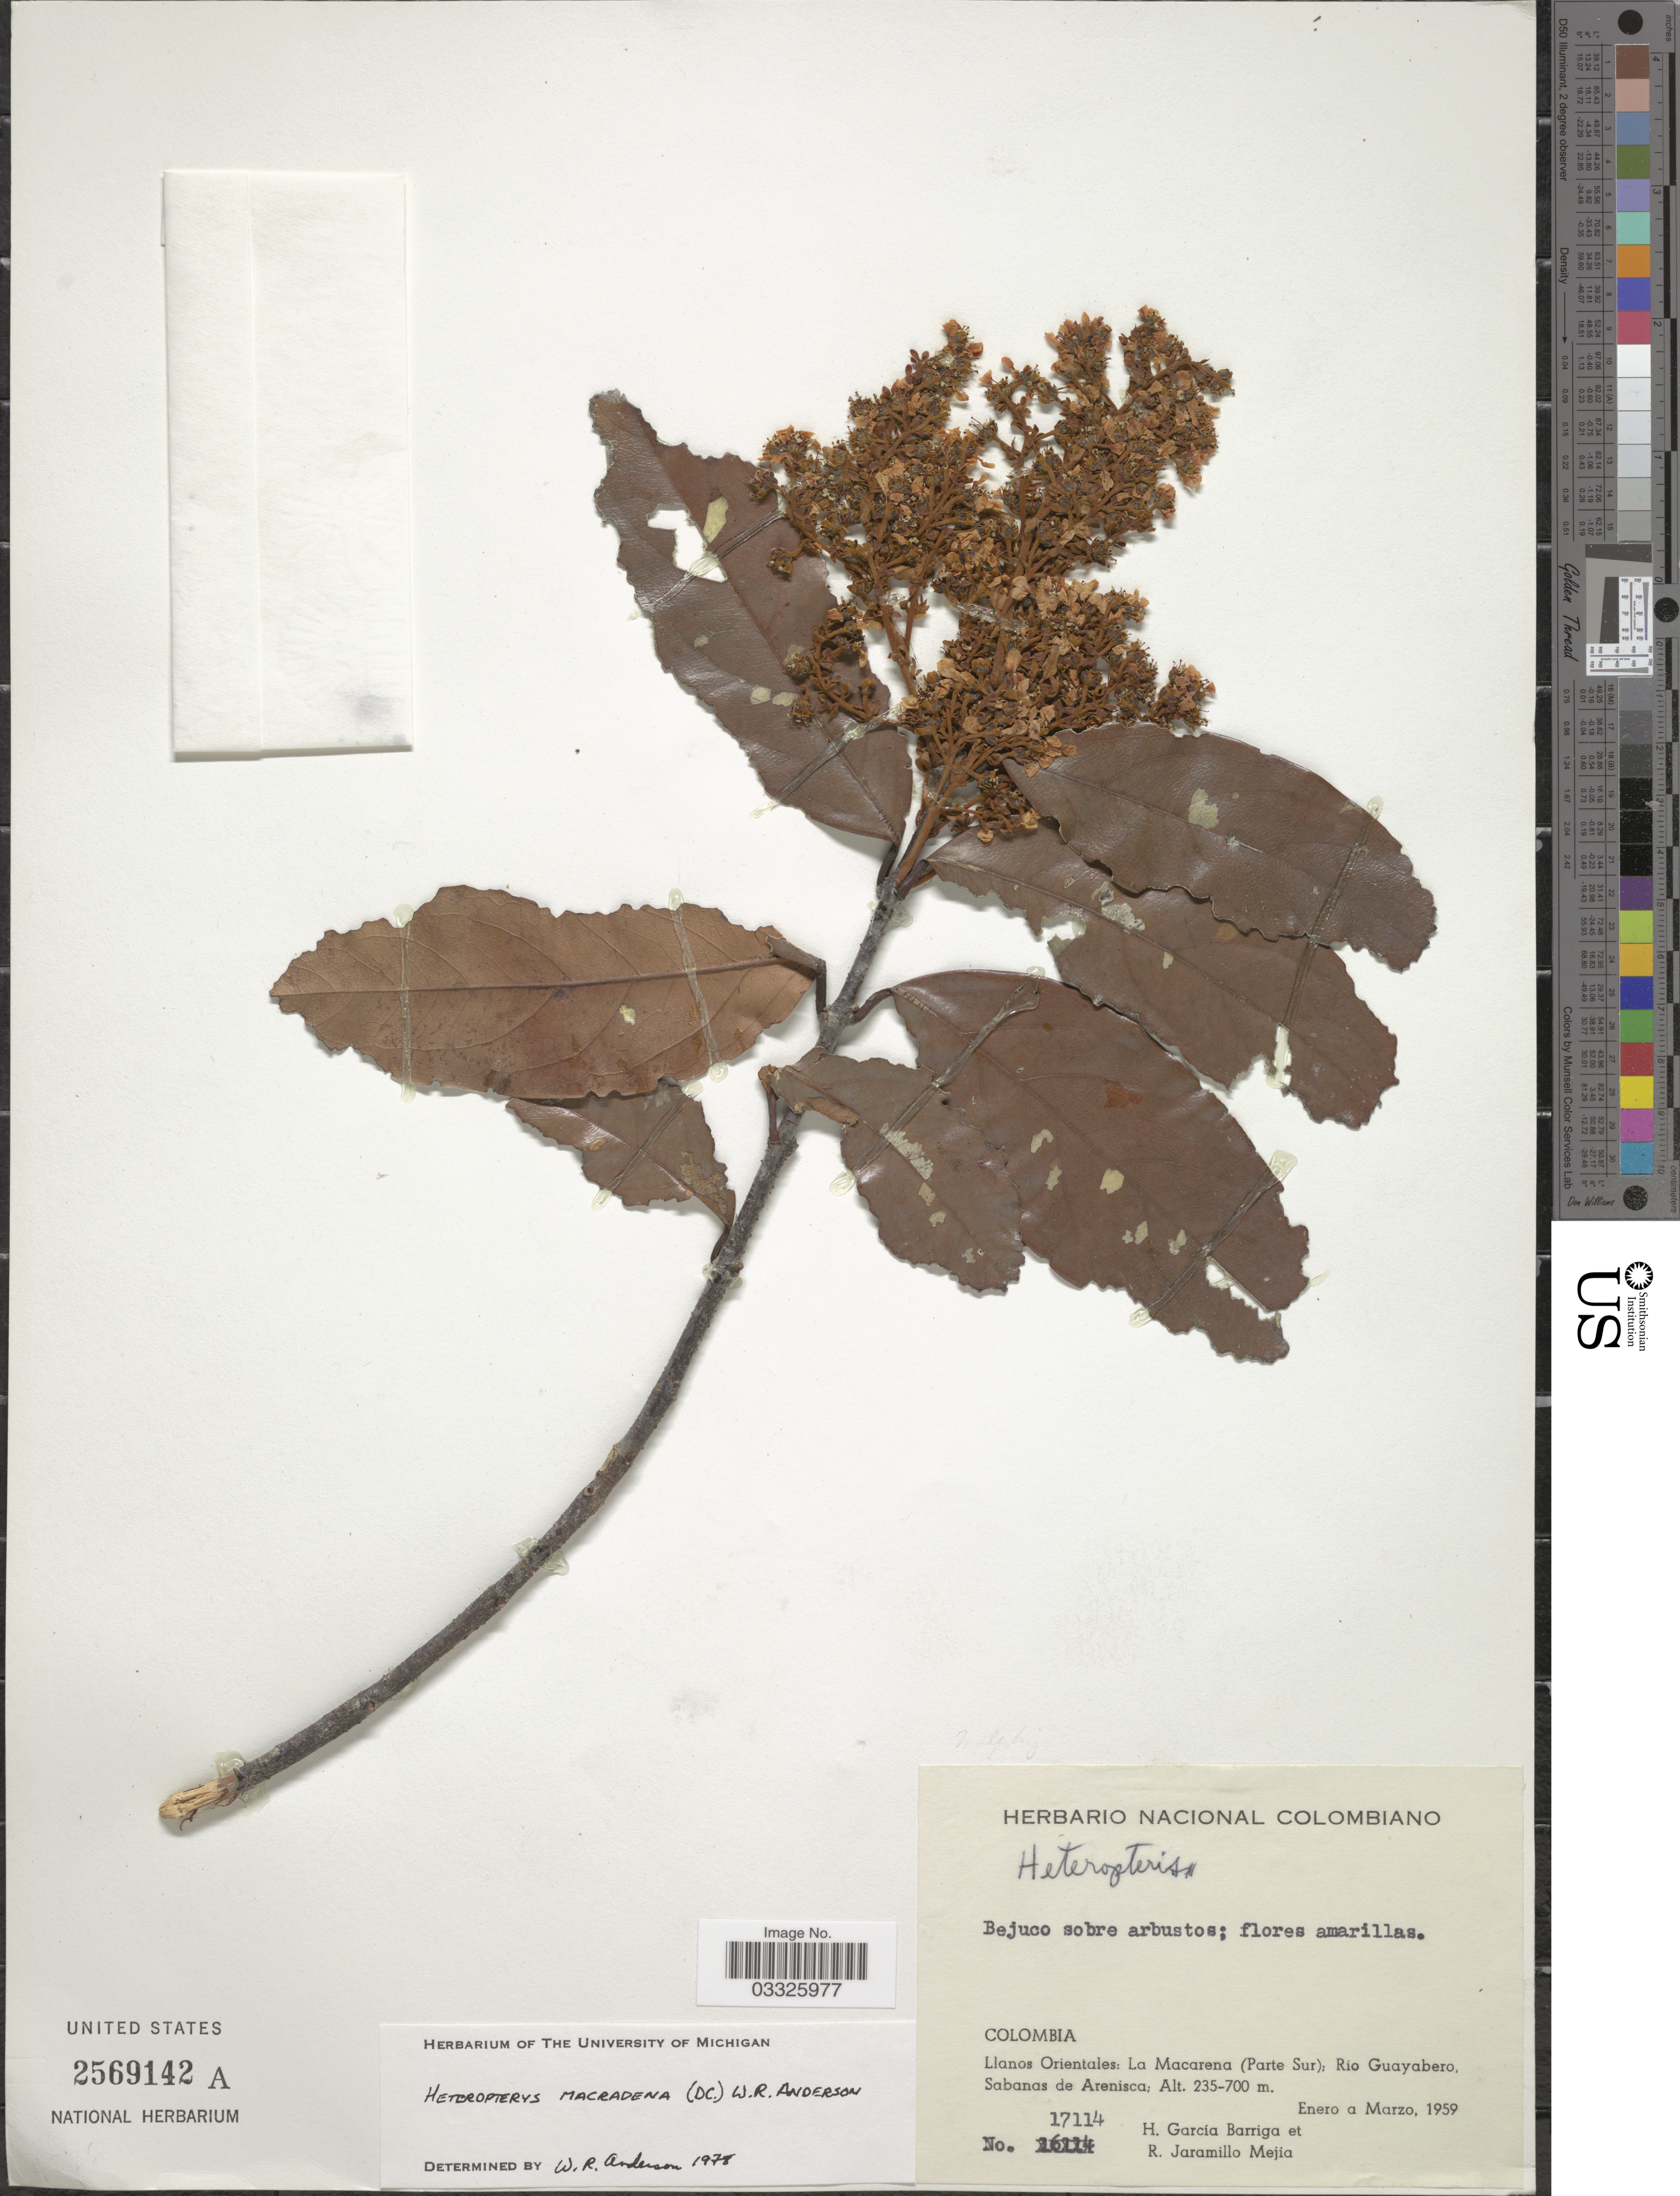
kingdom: Plantae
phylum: Tracheophyta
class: Magnoliopsida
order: Malpighiales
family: Malpighiaceae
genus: Heteropterys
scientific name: Heteropterys macradena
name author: (DC.) W.R. Anderson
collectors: H. García Barriga & R. Jaramillo M.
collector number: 17114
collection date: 1959-01/1959-03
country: Colombia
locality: Llanos Orientales: La Macarena (Parte Sur): Rio Guayabero, Sabanas de Arenisca.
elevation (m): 235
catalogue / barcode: US 2569142A